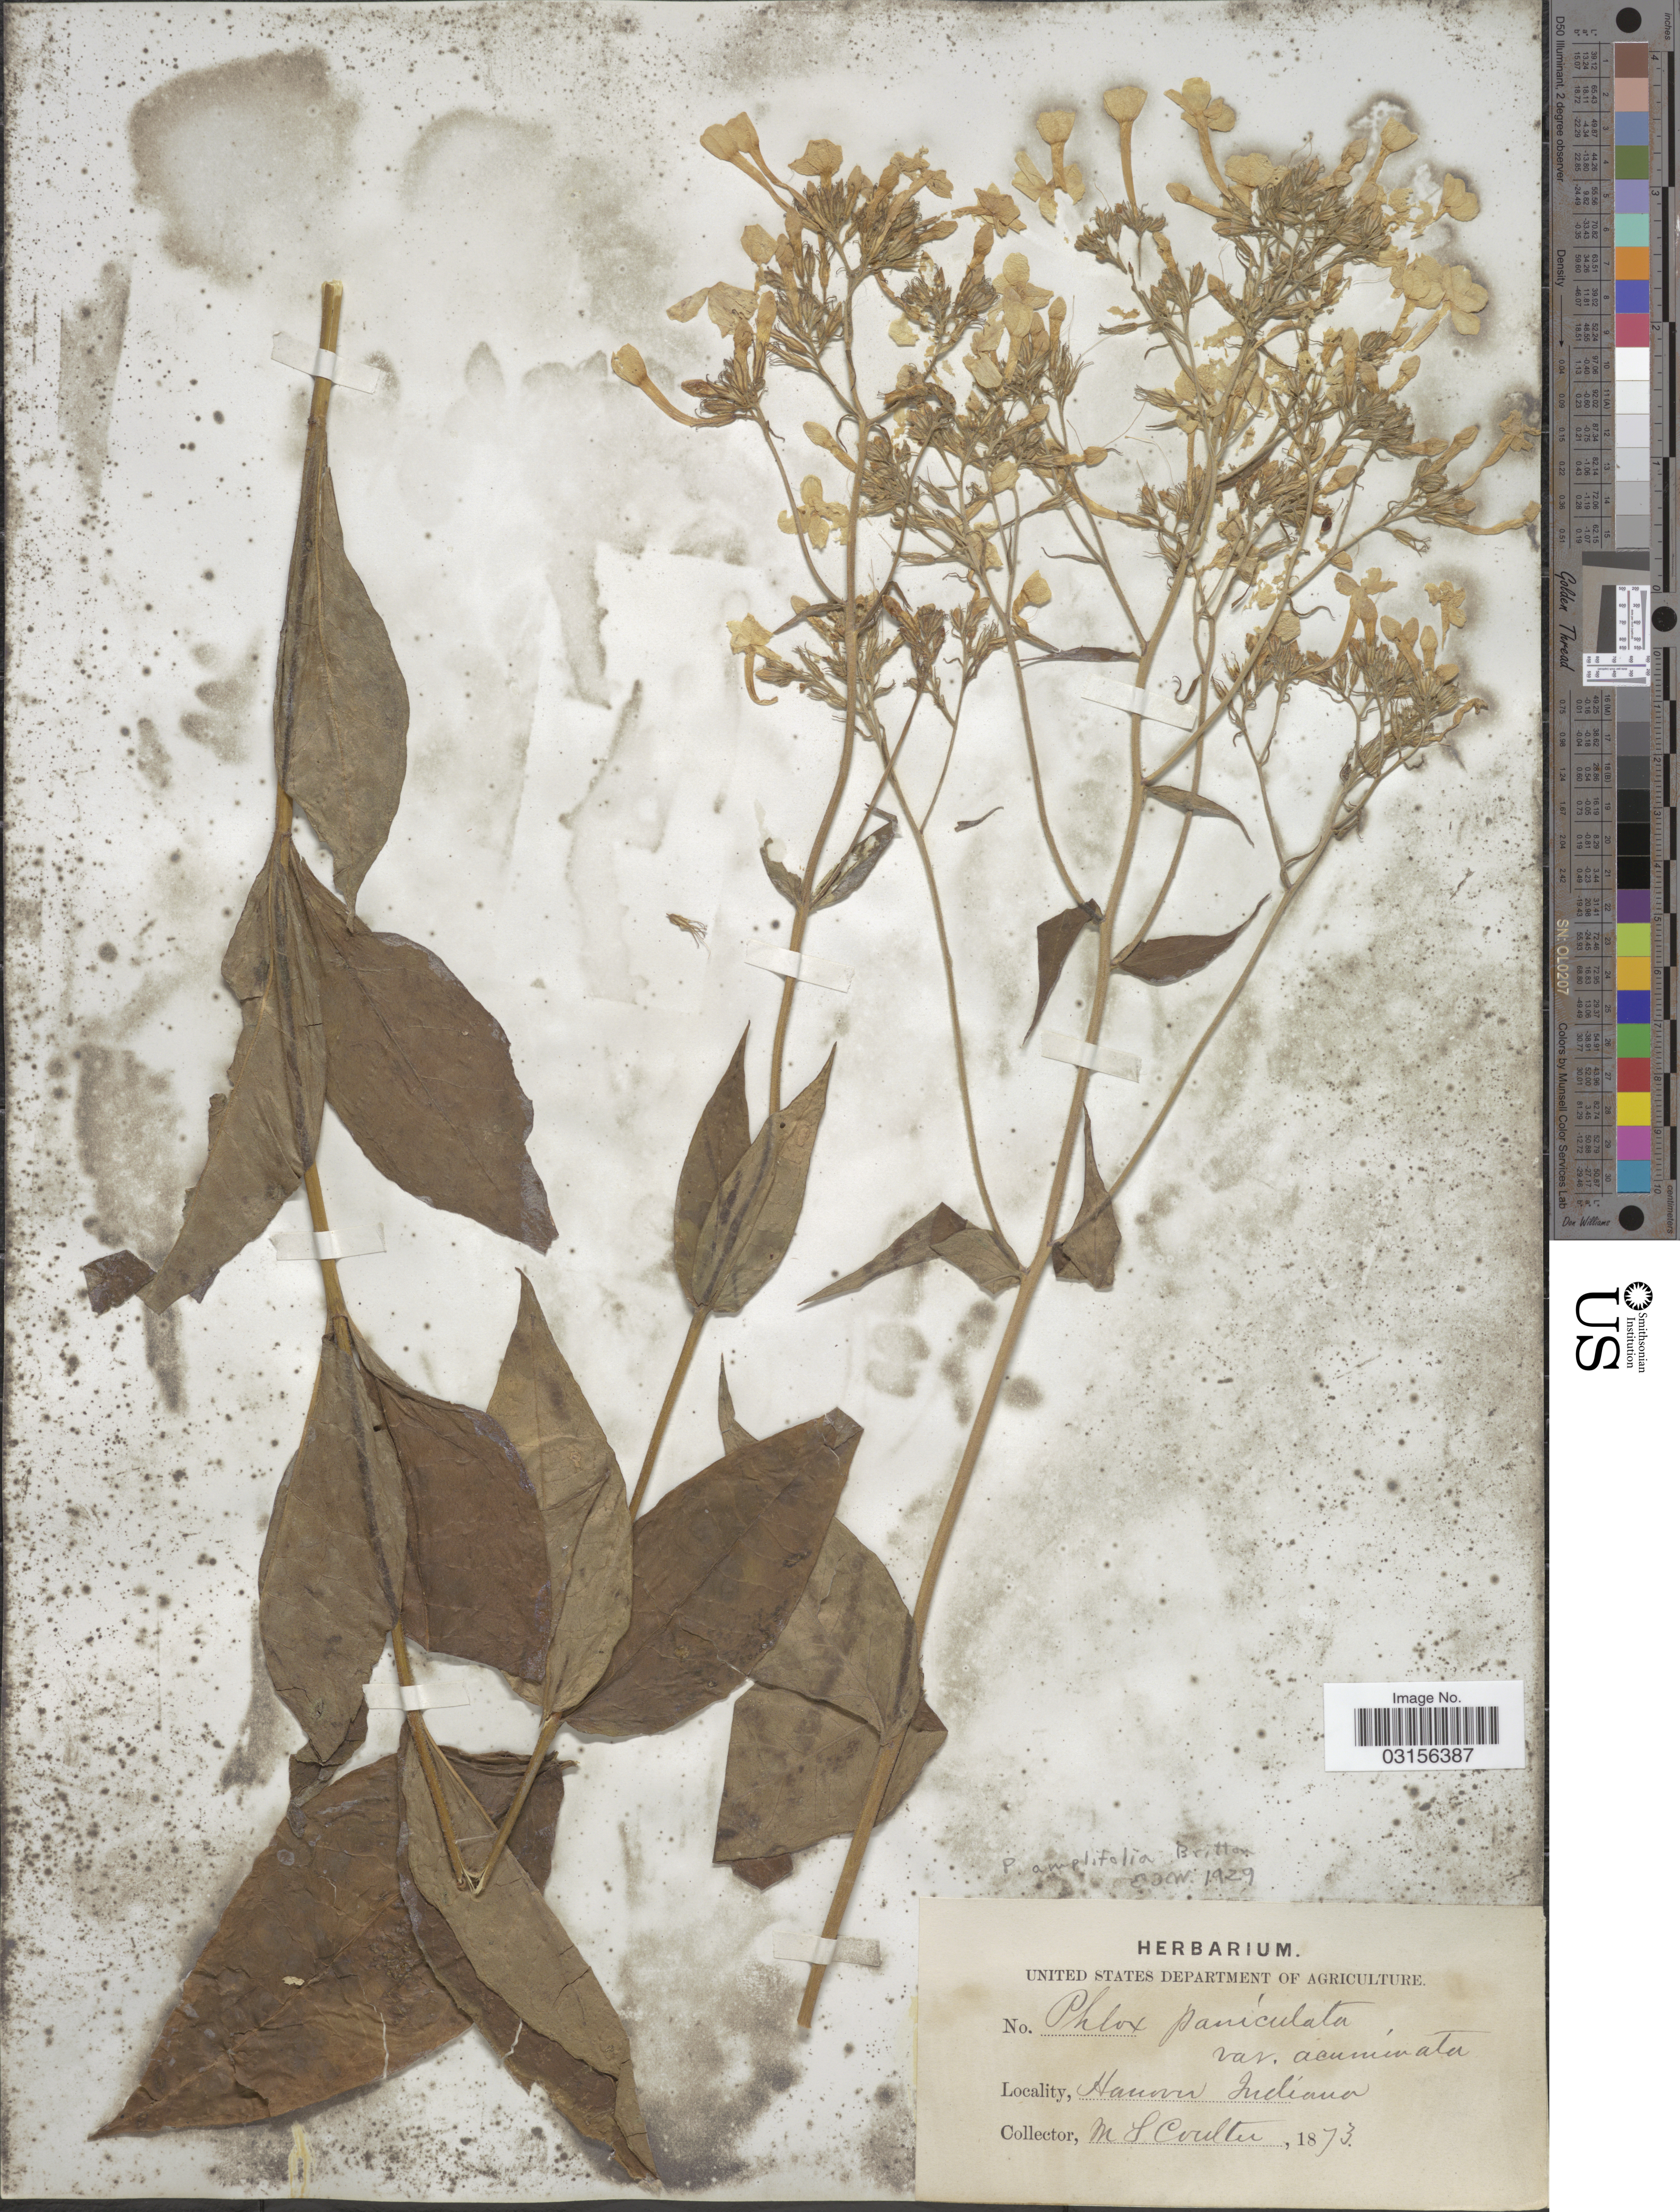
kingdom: Plantae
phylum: Tracheophyta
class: Magnoliopsida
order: Ericales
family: Polemoniaceae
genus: Phlox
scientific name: Phlox amplifolia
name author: Britton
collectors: M. Coulter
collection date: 1873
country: United States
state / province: Indiana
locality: Hanover.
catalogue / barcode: US 103129